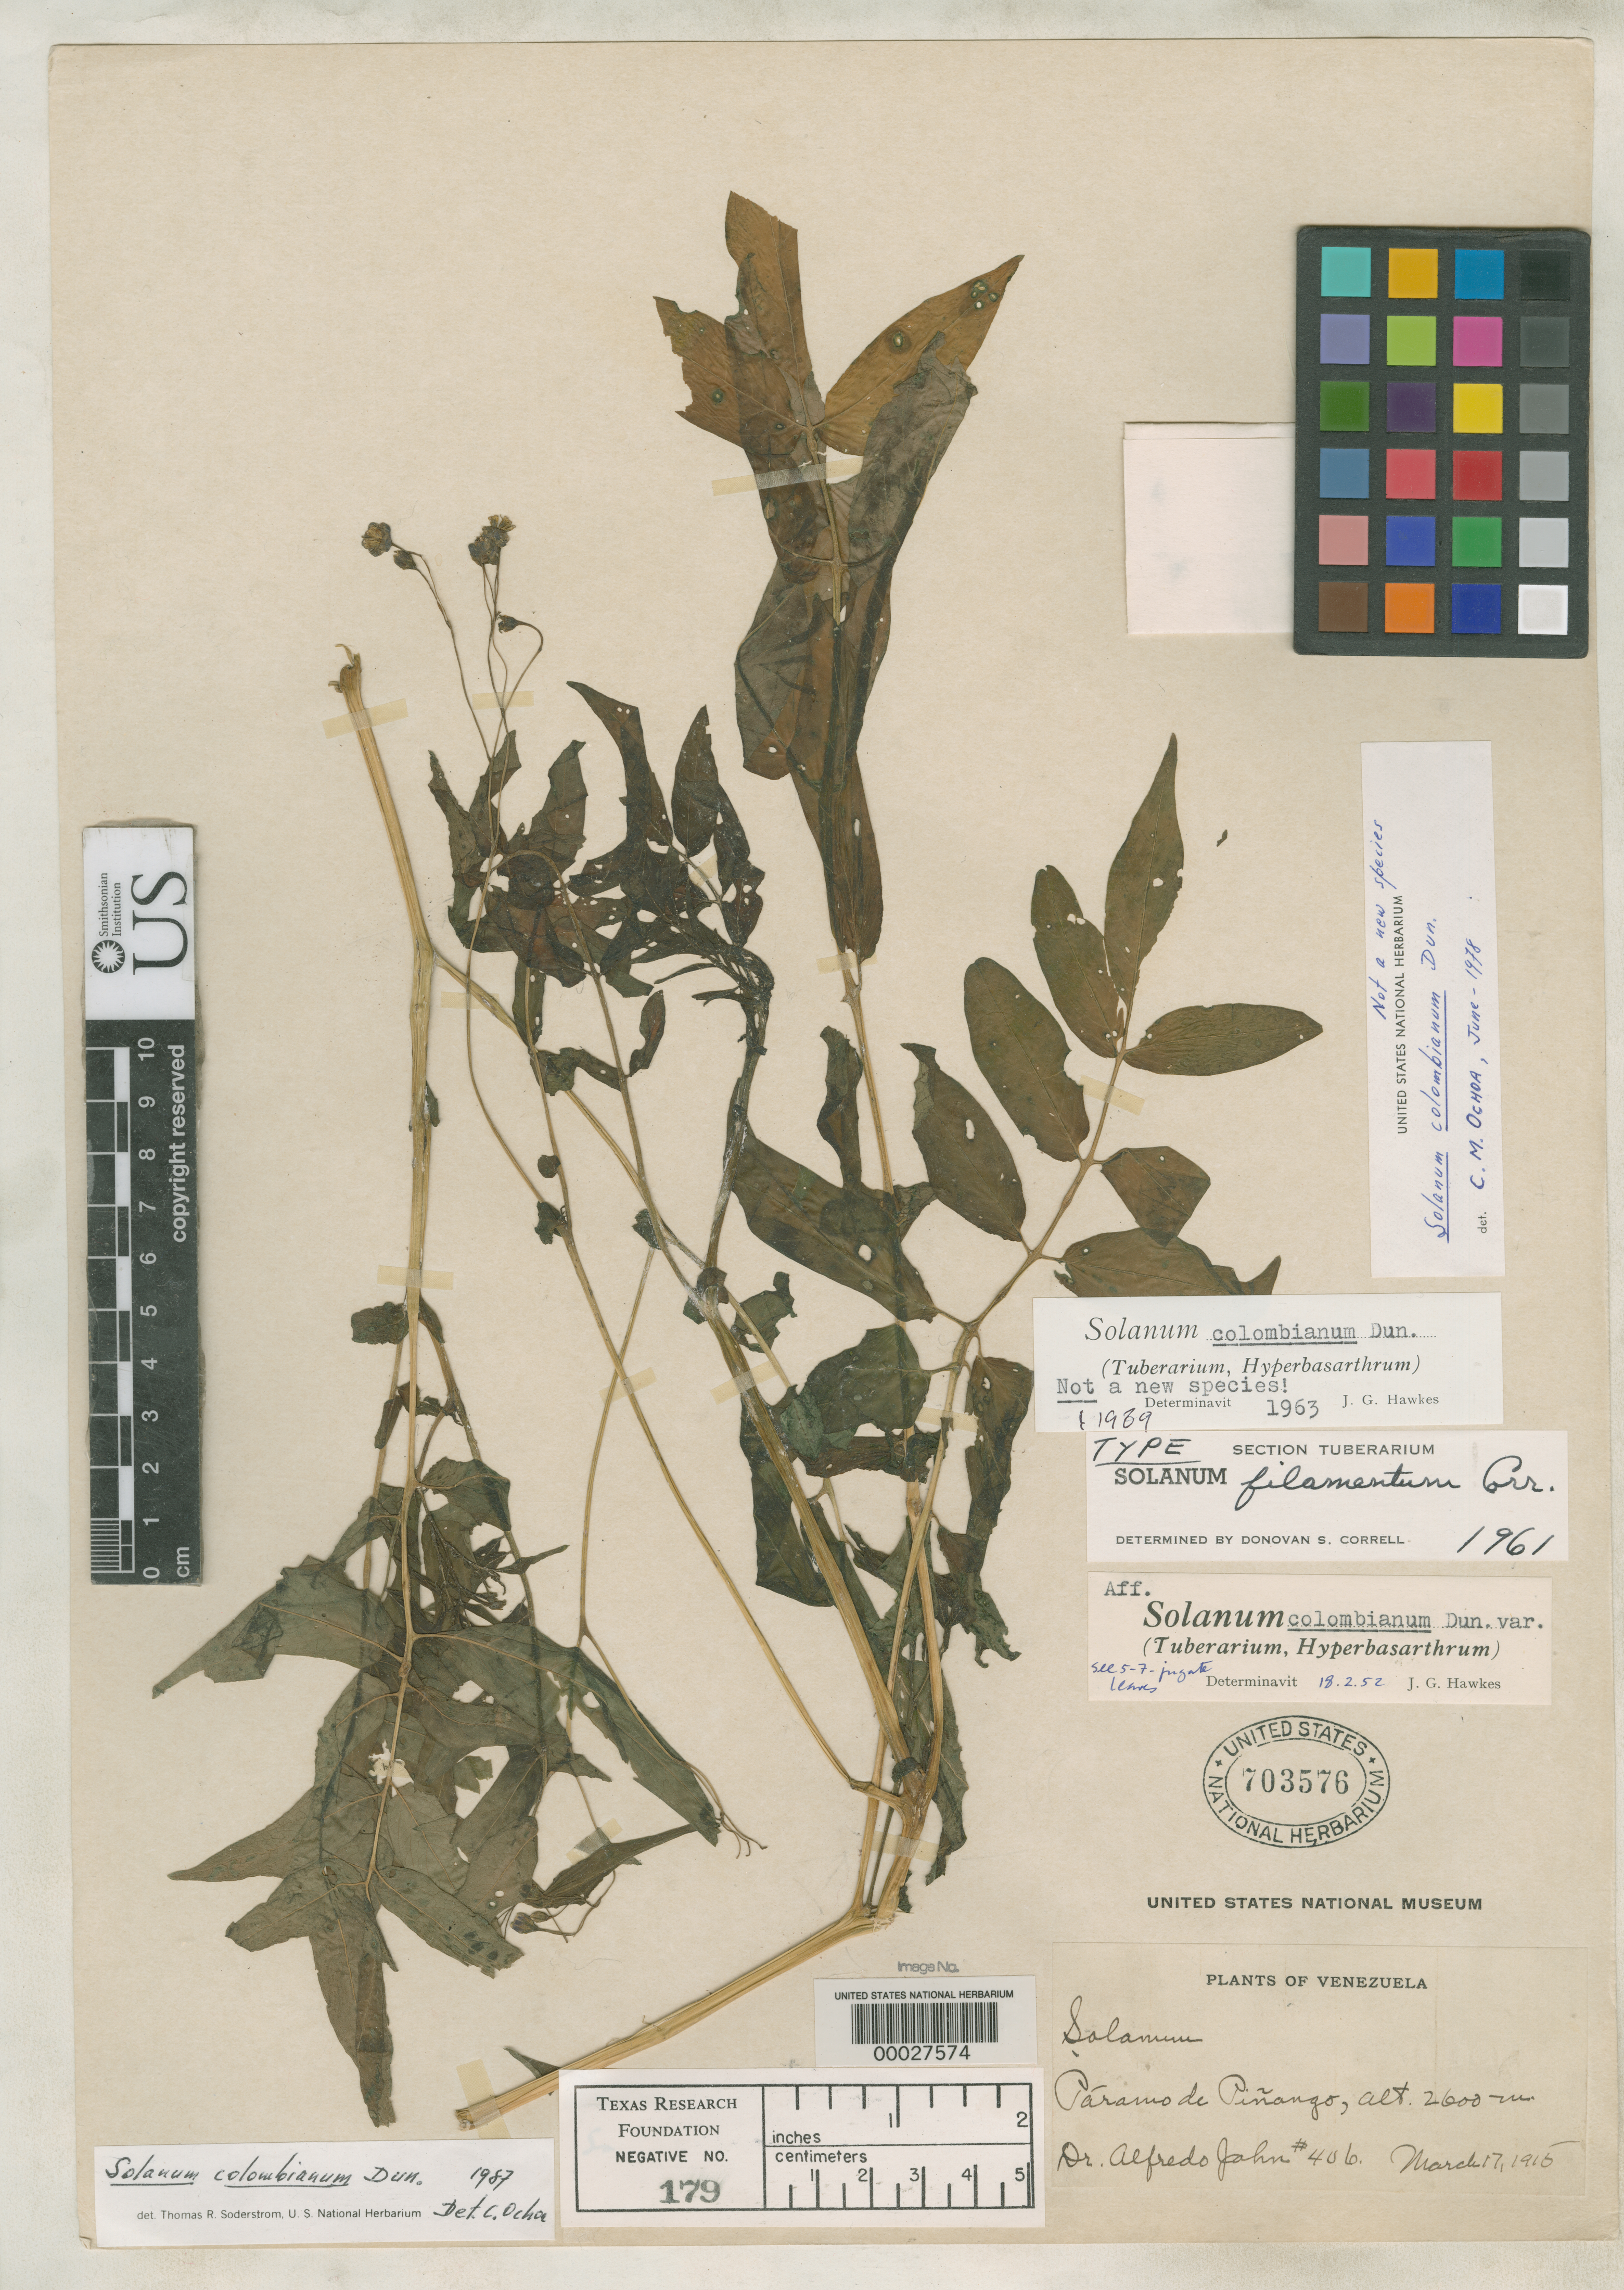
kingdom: Plantae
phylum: Tracheophyta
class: Magnoliopsida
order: Solanales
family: Solanaceae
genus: Solanum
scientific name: Solanum filamentum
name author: Correll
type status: Holotype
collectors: A. Jahn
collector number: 406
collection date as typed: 17 Mar 1915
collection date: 1915-03-17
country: Venezuela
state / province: Mérida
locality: Paramo de Pinango.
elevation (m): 2600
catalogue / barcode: US 703576